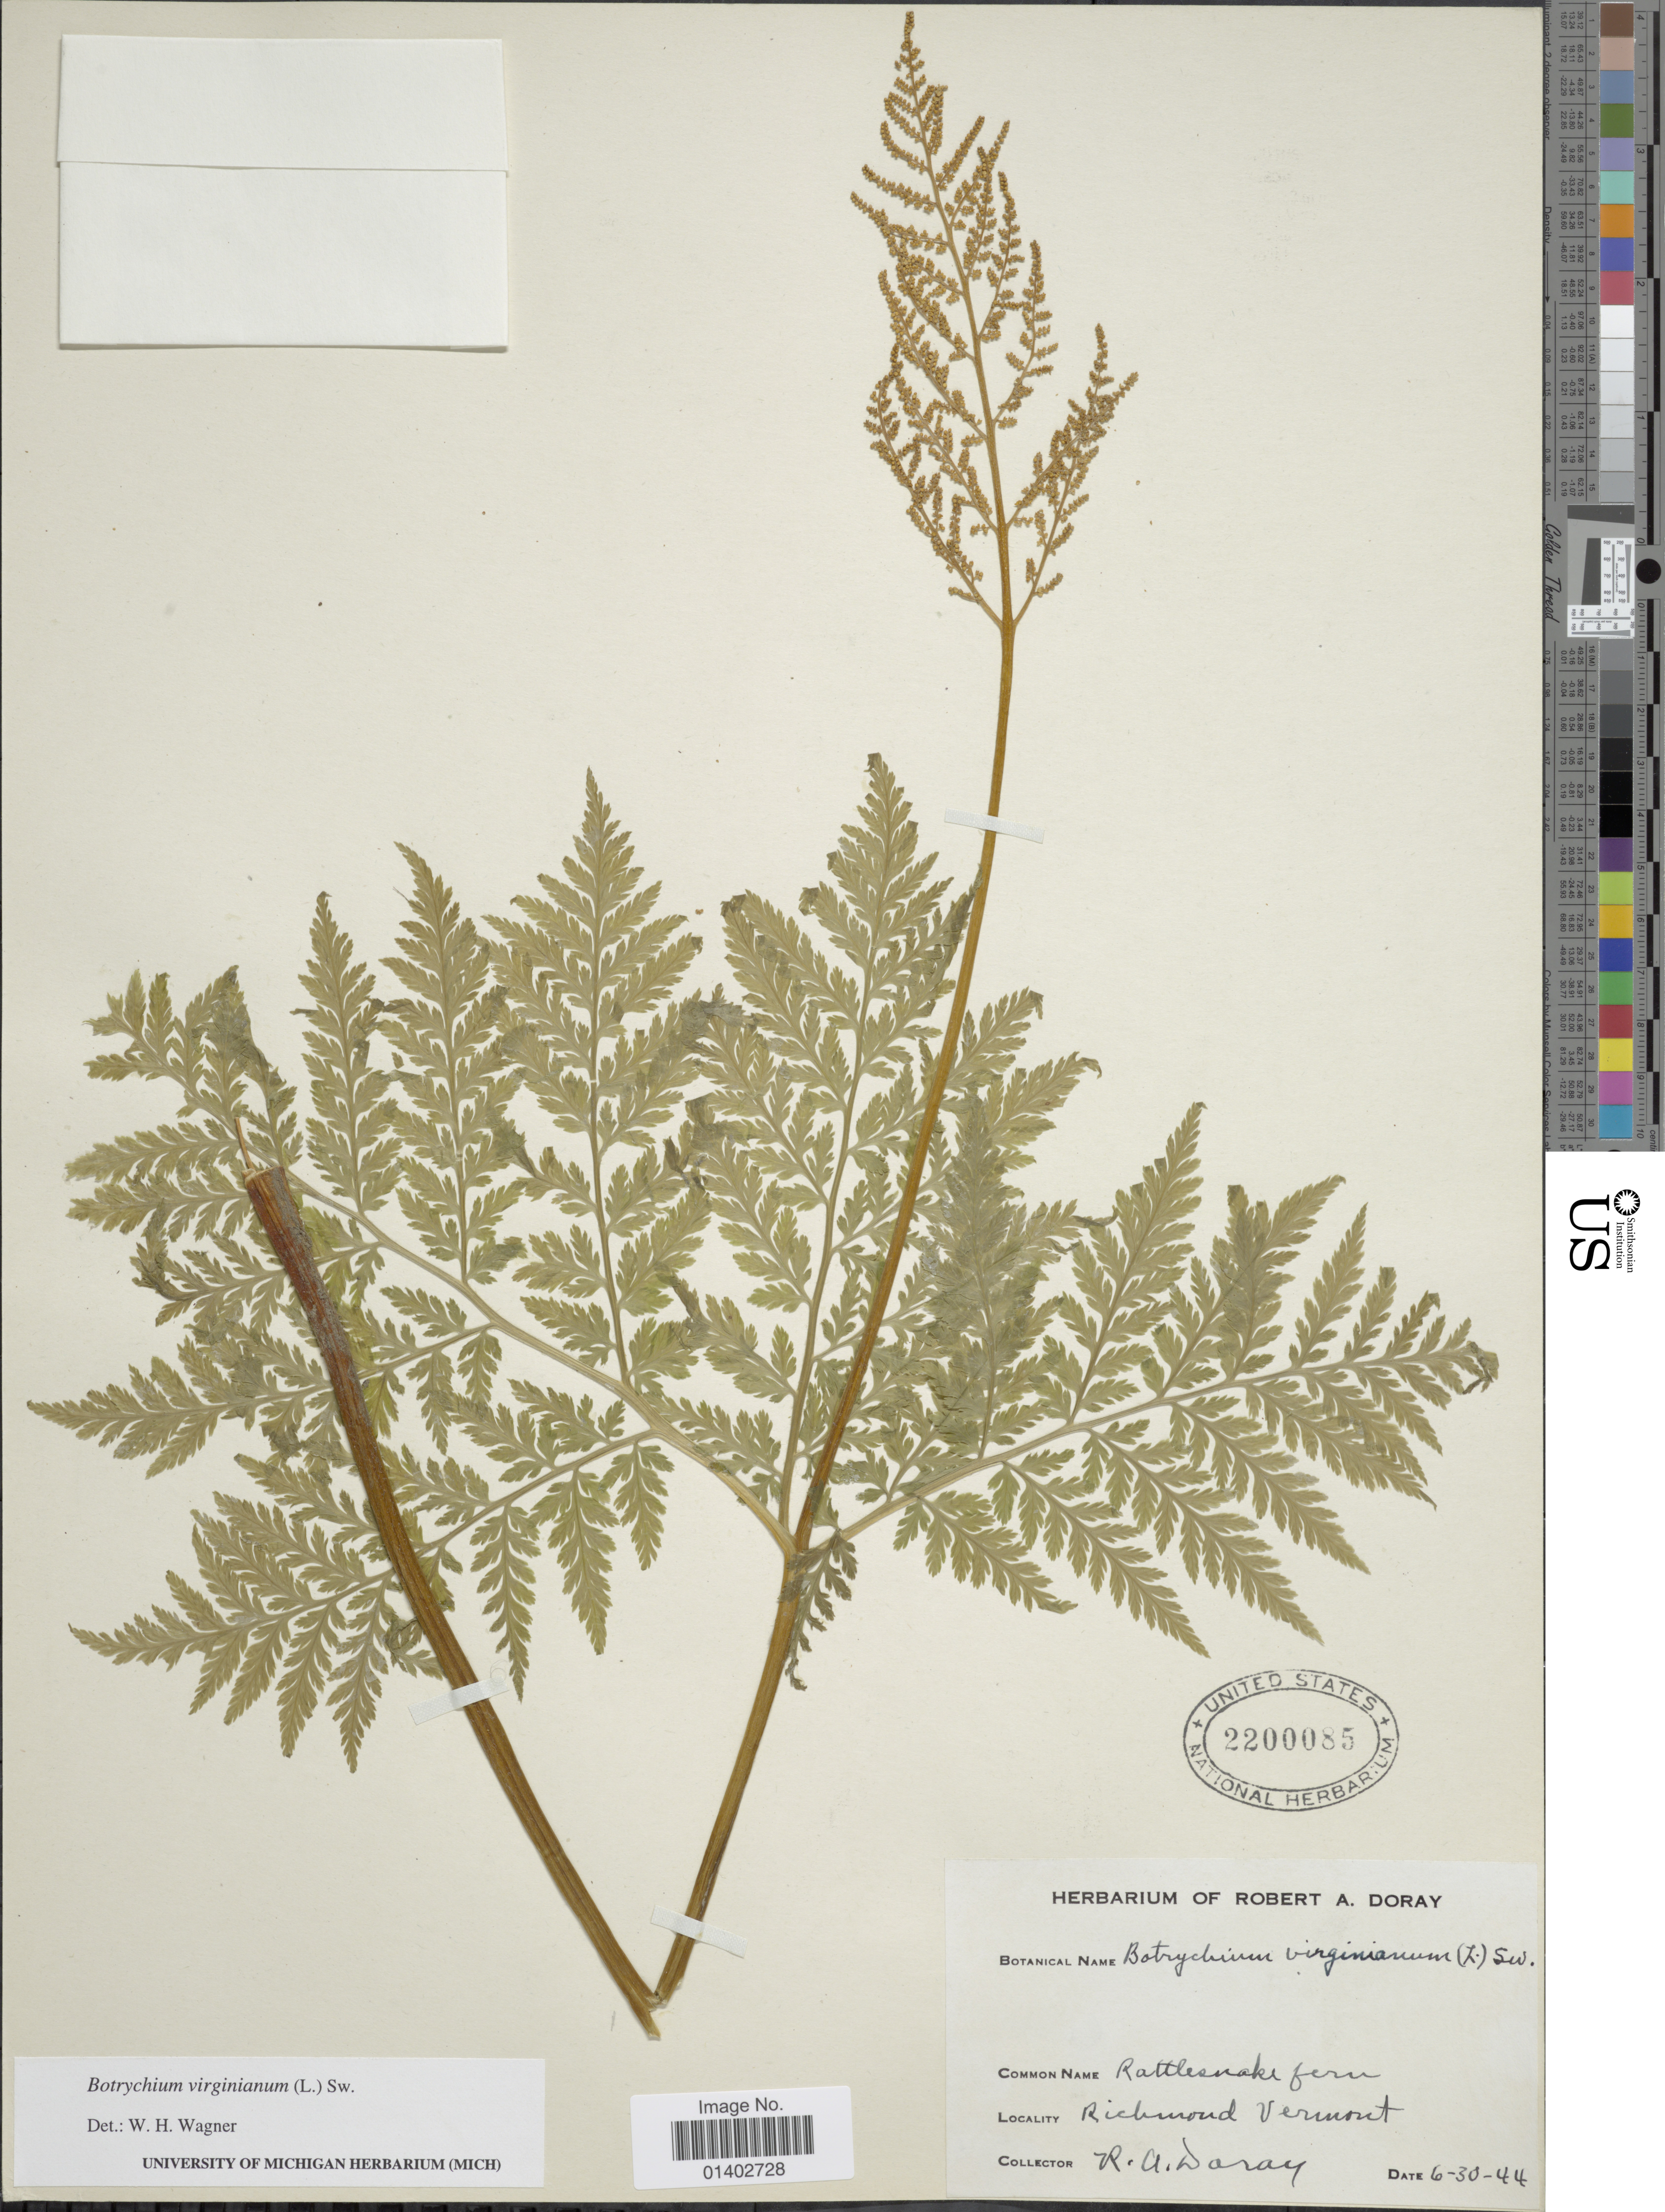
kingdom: Plantae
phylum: Tracheophyta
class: Polypodiopsida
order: Ophioglossales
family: Ophioglossaceae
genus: Botrychium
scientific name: Botrychium virginianum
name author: (L.) Sw.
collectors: R. Doray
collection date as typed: Transcribed d/m/y: 30/6/44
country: United States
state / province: Vermont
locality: Richmond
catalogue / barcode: US 2200085